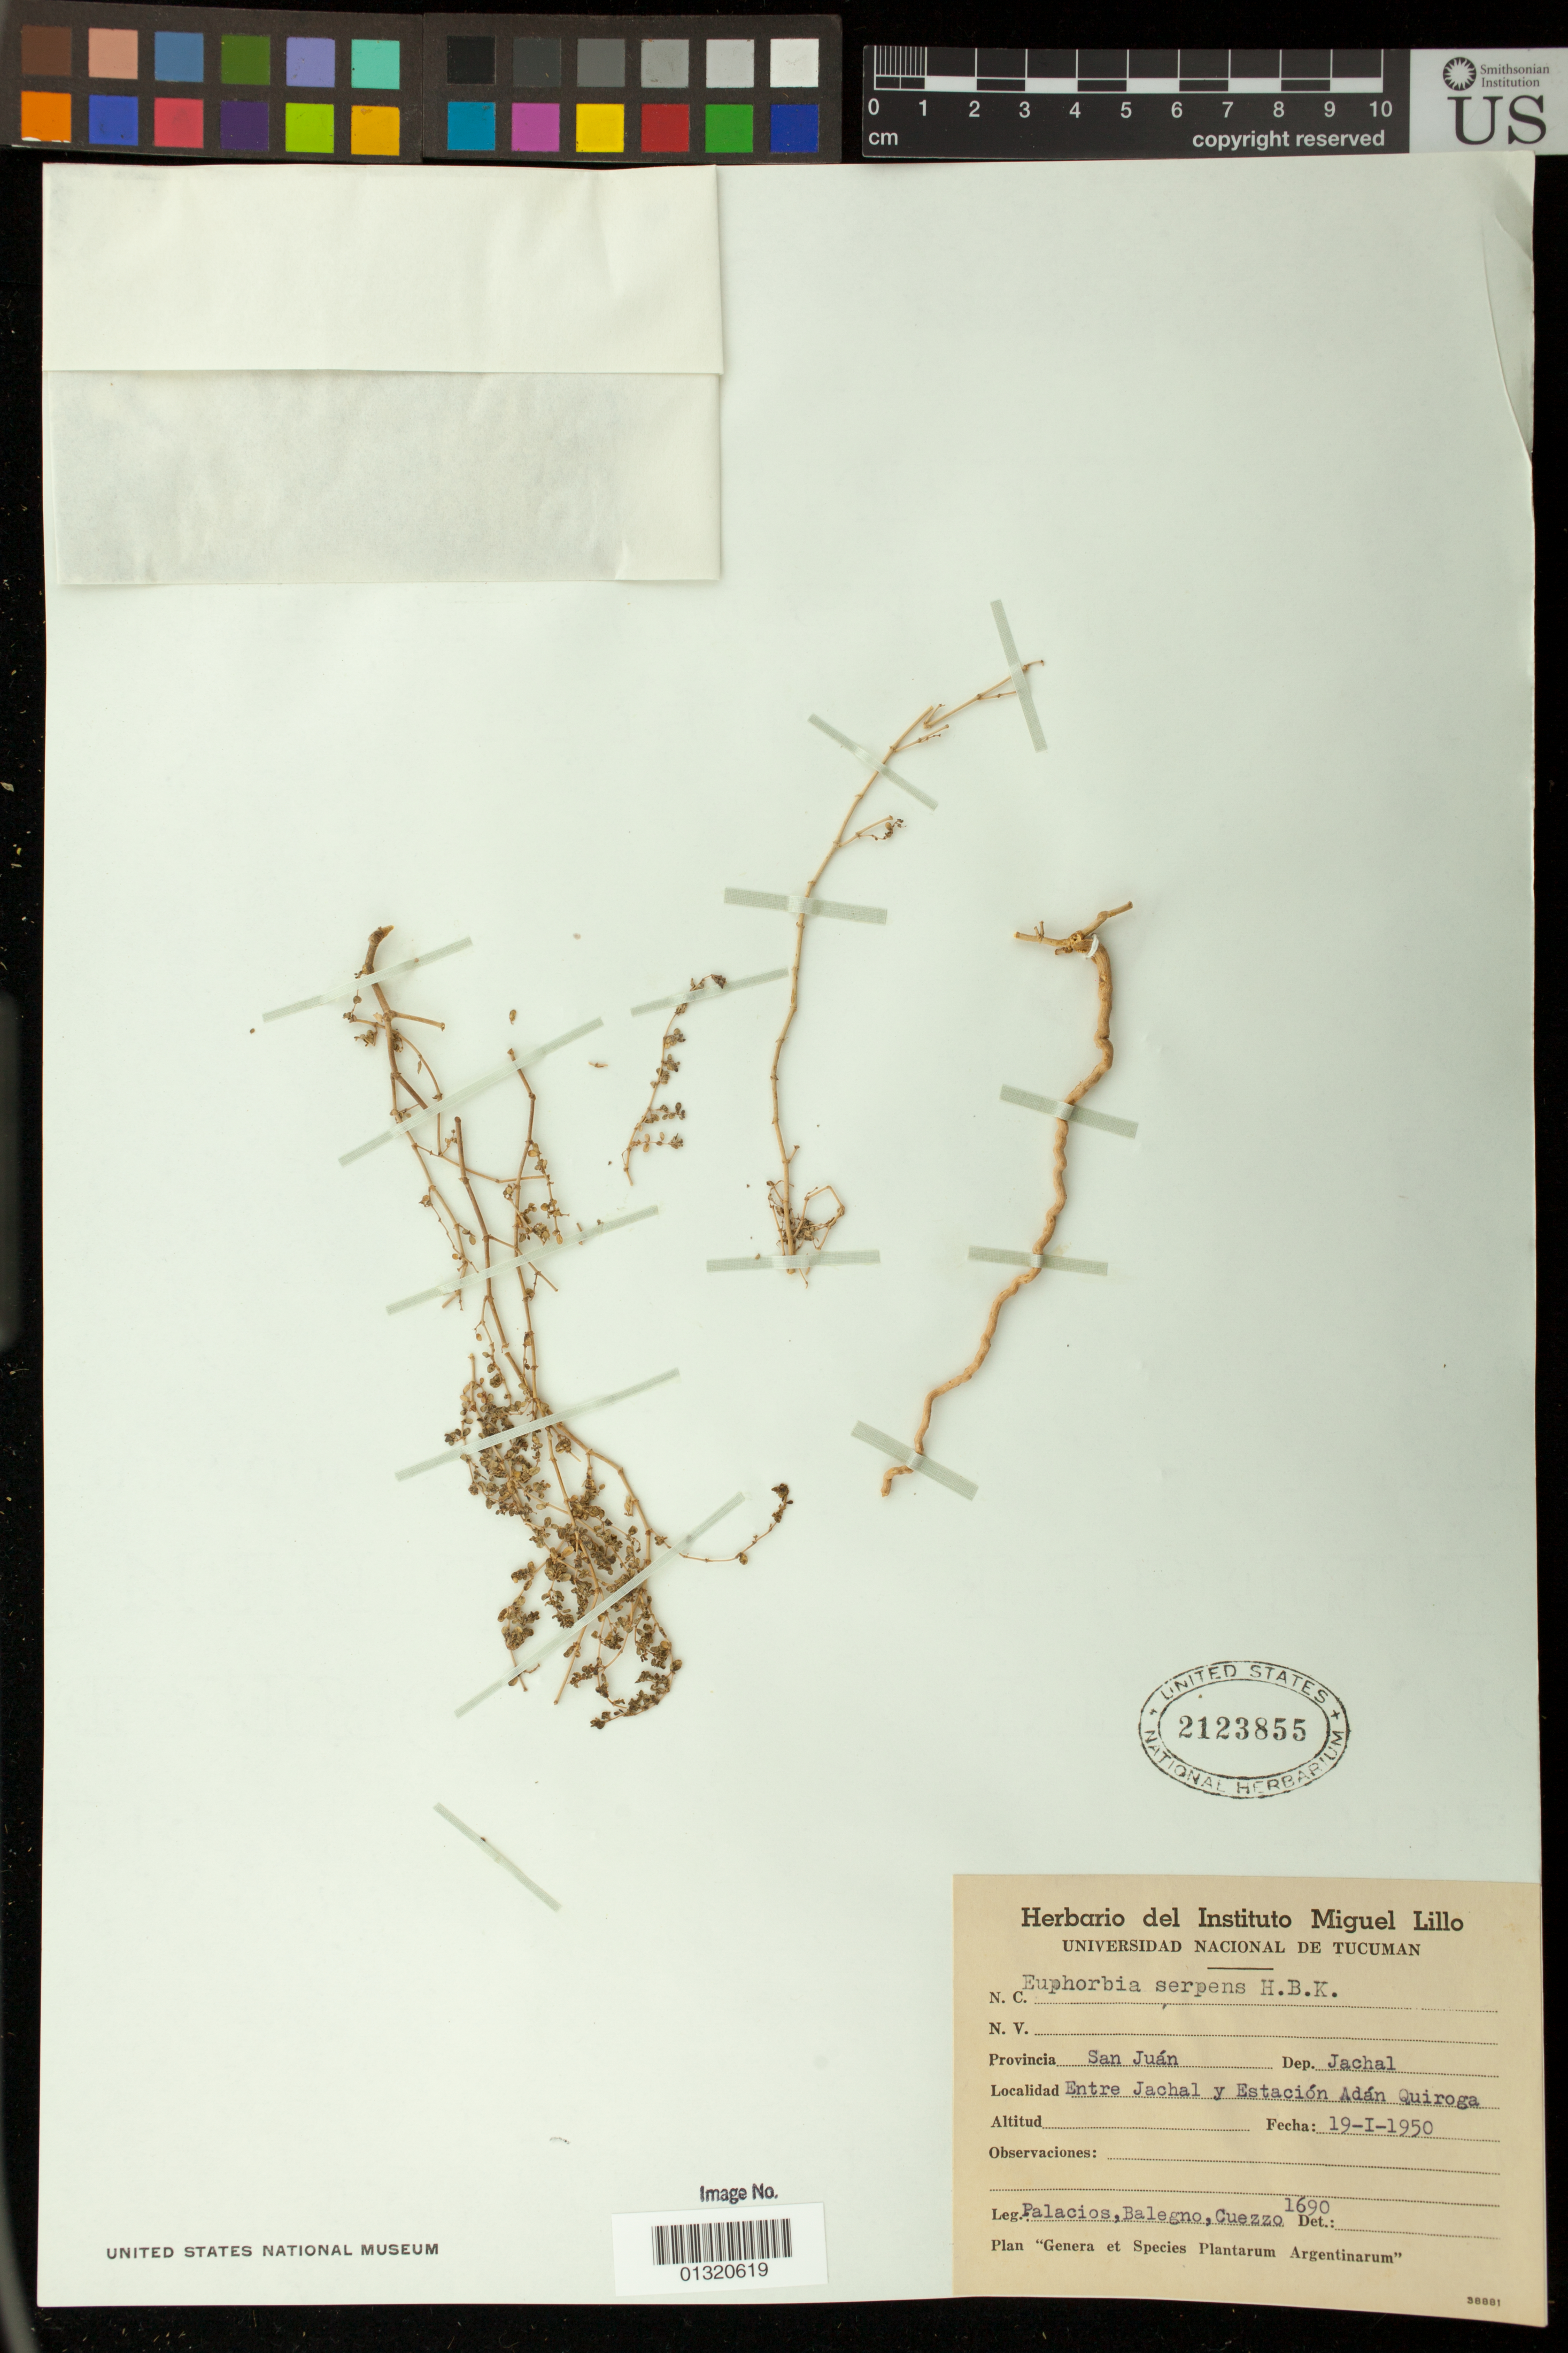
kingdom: Plantae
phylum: Tracheophyta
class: Magnoliopsida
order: Malpighiales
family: Euphorbiaceae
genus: Euphorbia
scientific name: Euphorbia serpens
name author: Kunth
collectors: Palacios, --, B. Balegno & A. Cuezzo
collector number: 1690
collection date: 1950-01-19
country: Argentina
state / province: San Juan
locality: Dep. Jachal, Entre Jachal y Estacion Adan Quiroga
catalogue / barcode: US 2123855